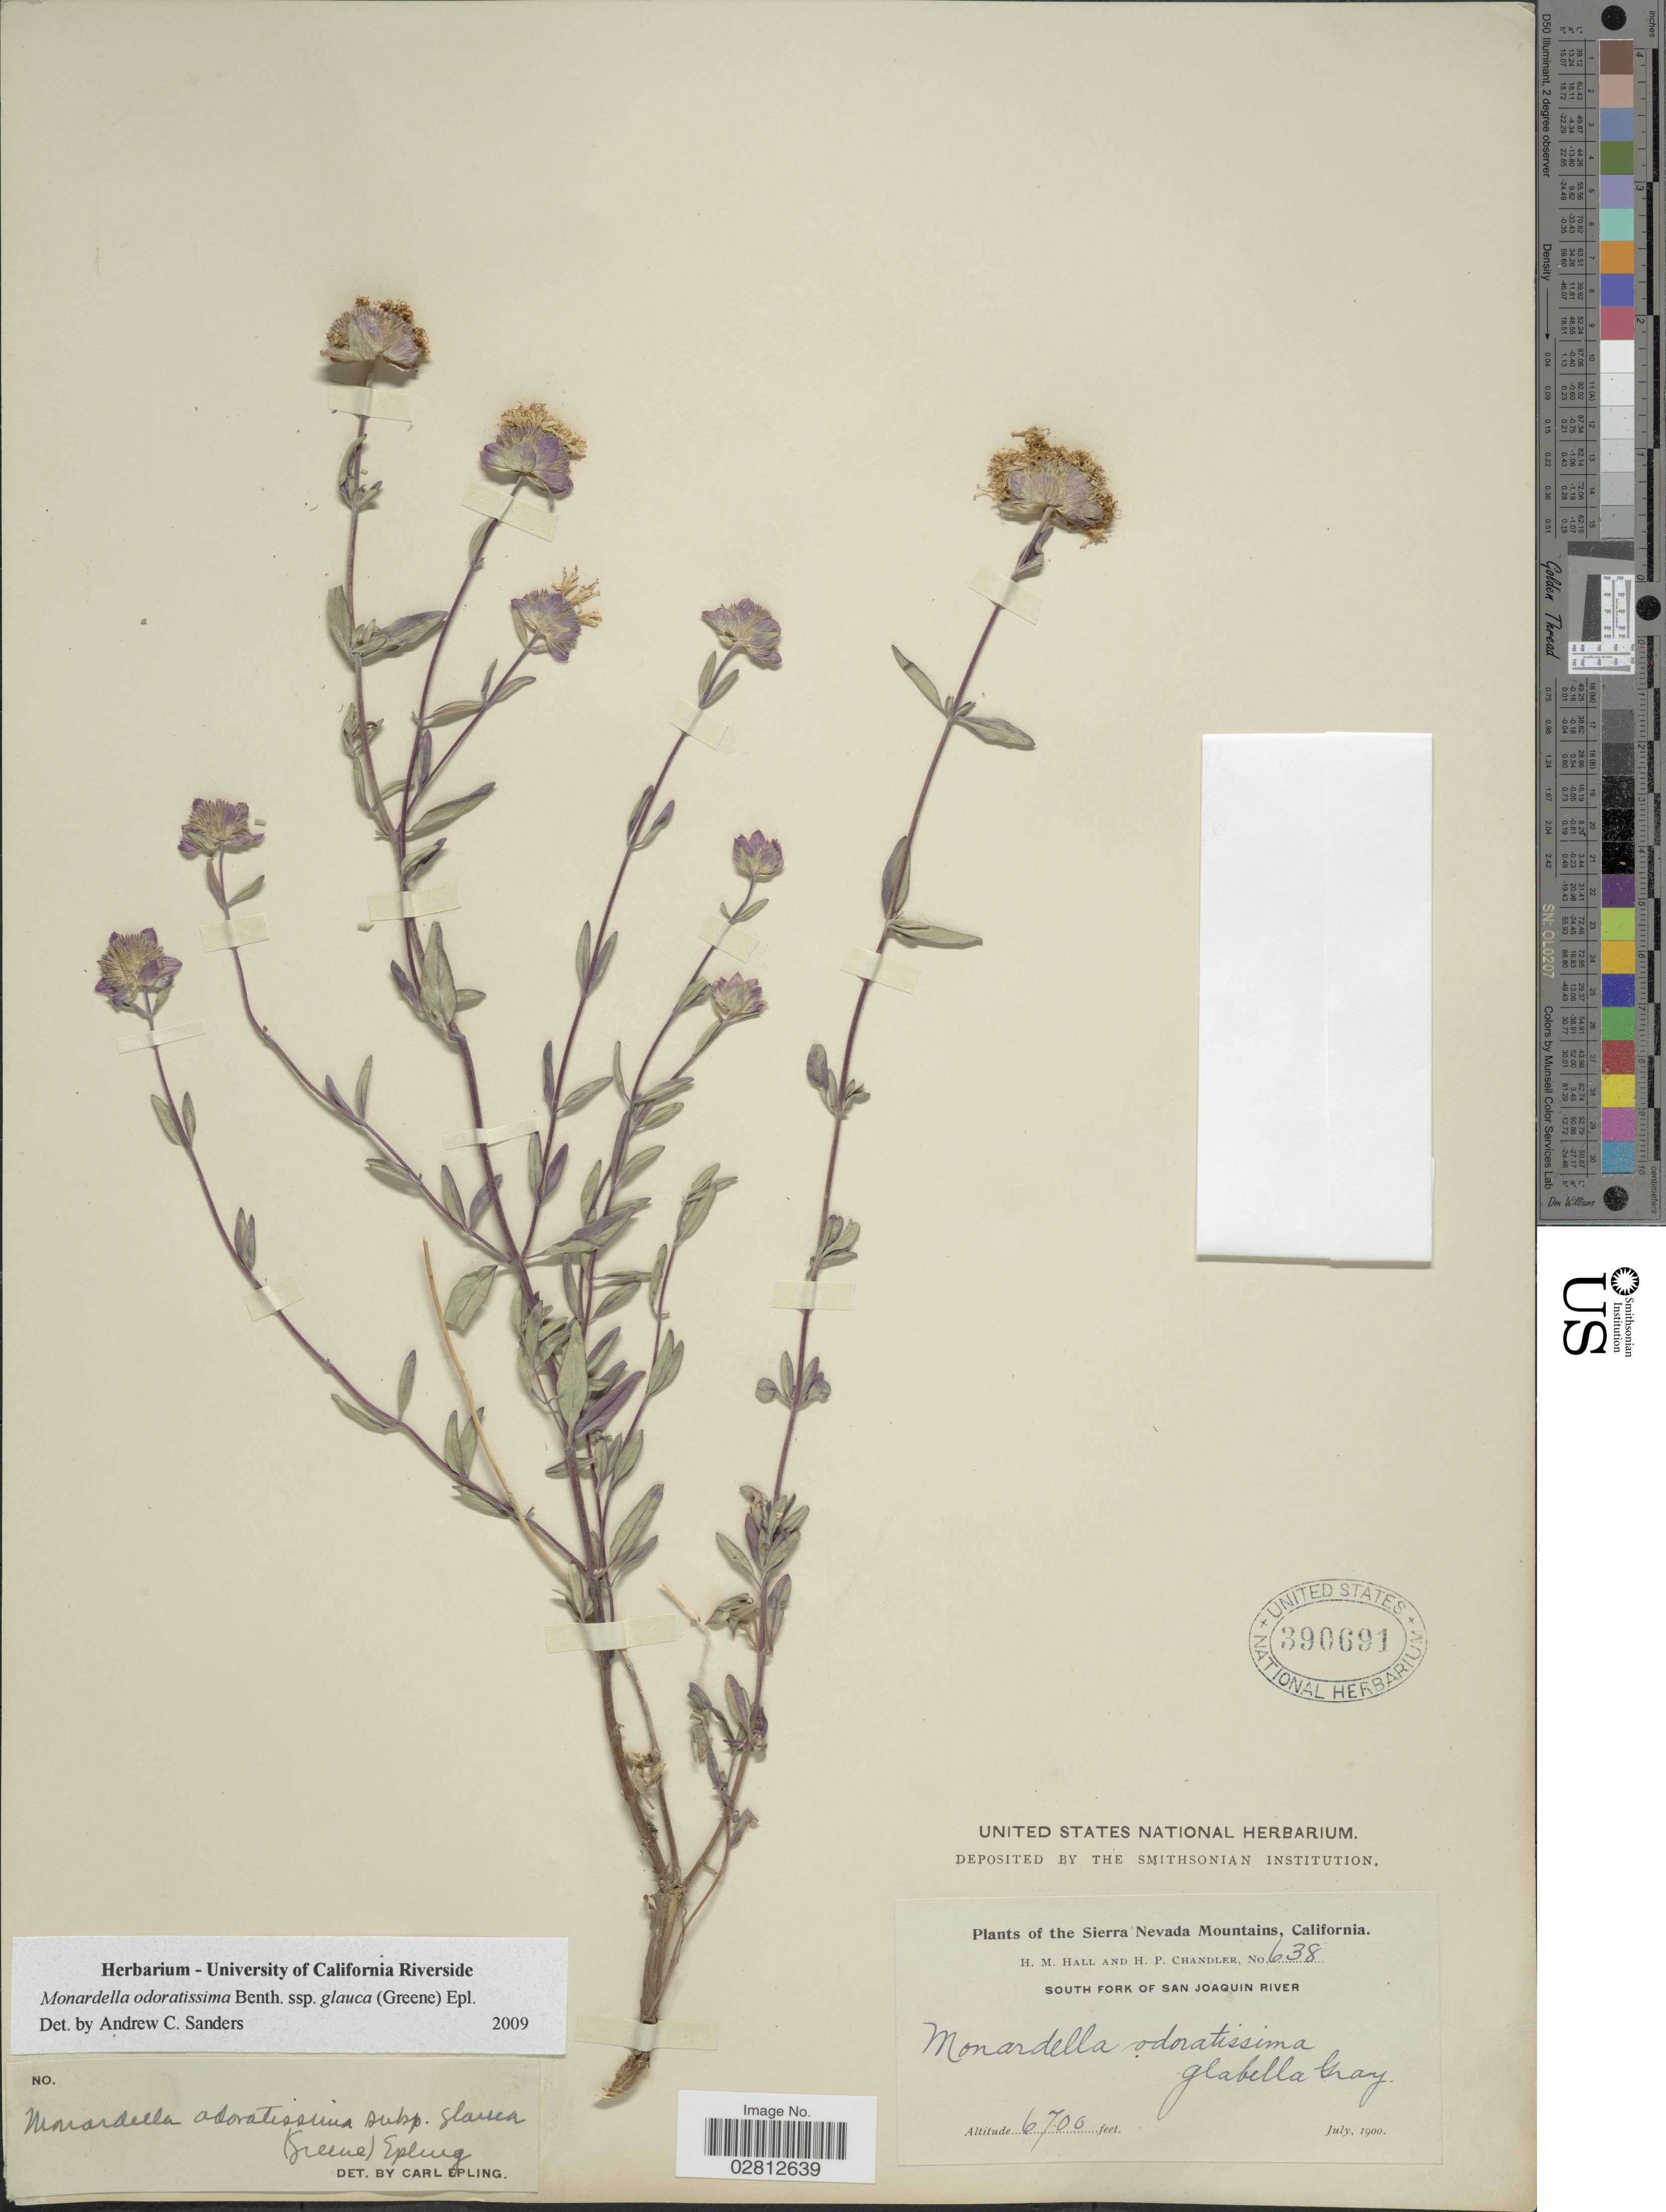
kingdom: Plantae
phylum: Tracheophyta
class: Magnoliopsida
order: Lamiales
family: Lamiaceae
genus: Monardella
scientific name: Monardella odoratissima subsp. glauca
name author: (Greene) Epling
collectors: H. M. Hall & H. Chandler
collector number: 638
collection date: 1900-07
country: United States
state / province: California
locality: Sierra Nevada Mountains, South Fork of San Joaquin River.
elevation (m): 2042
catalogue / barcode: US 390691